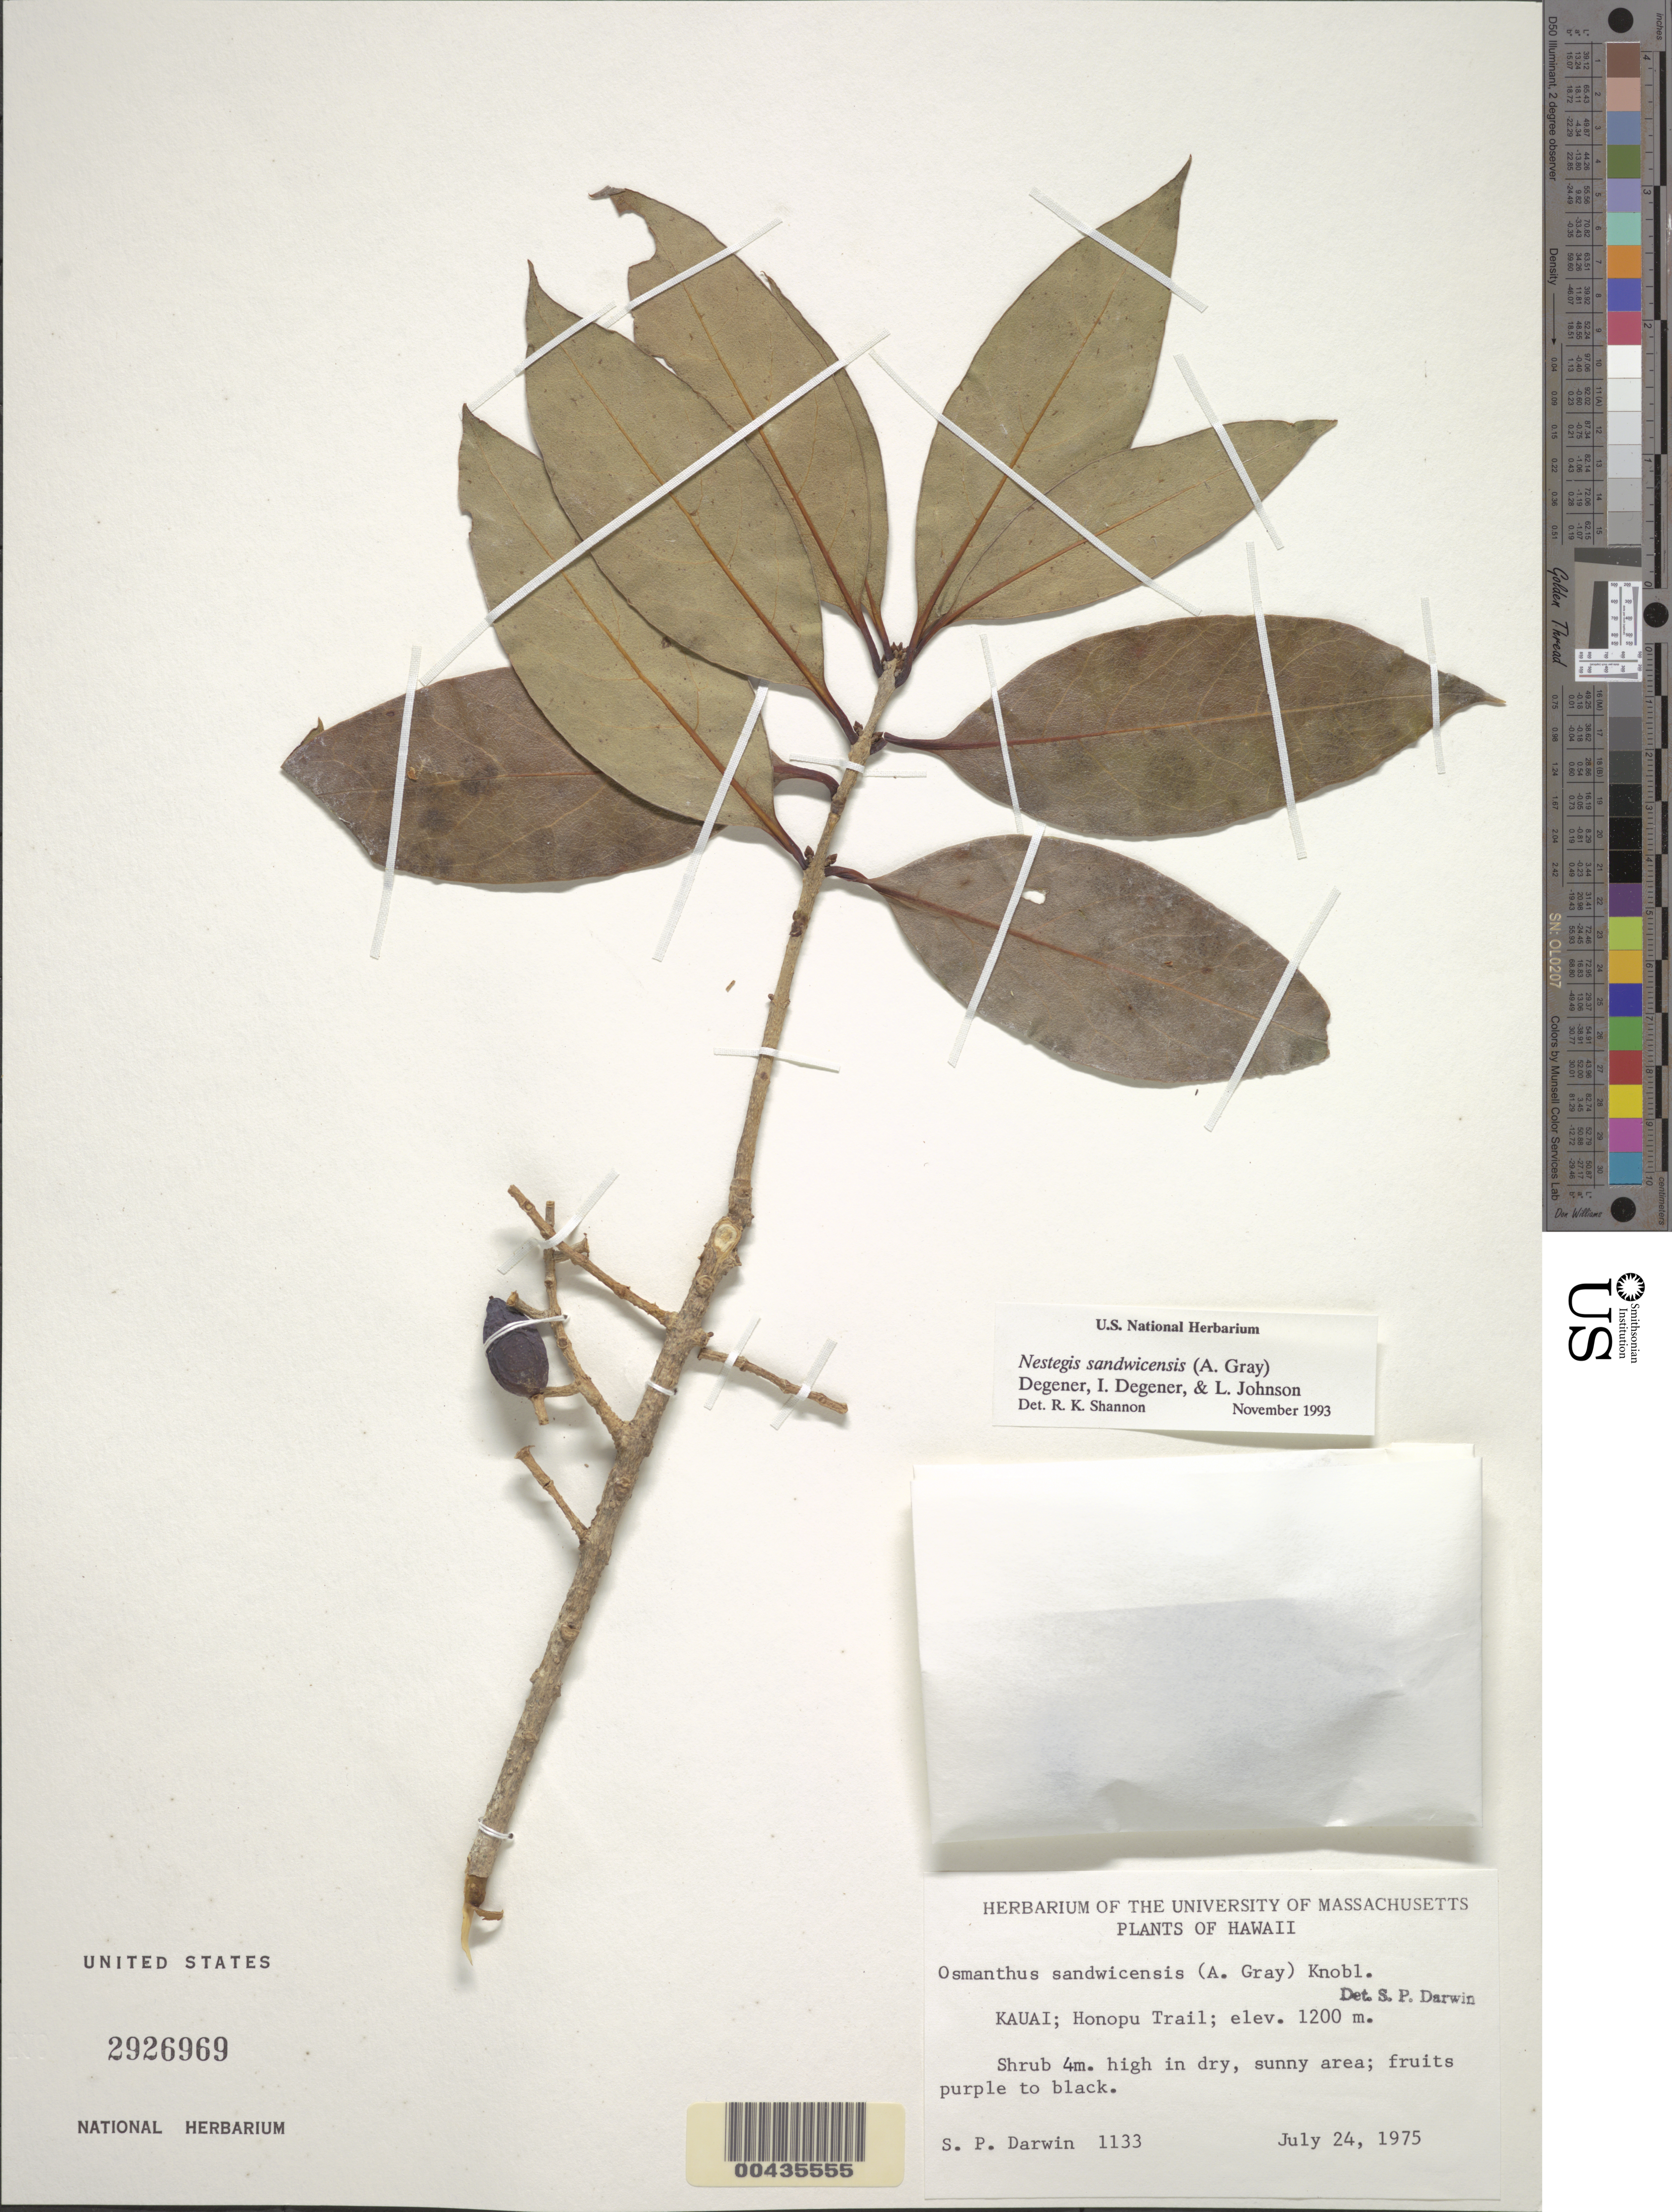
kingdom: Plantae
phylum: Tracheophyta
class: Magnoliopsida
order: Lamiales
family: Oleaceae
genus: Notelaea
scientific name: Notelaea sandwicensis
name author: (A. Gray) Hong-Wa & Besnard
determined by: Wagner, W. L., (BOT), Smithsonian Institution - National Museum of Natural History (UNITED STATES)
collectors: S. P. Darwin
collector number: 1133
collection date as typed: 24 Jul 1975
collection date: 1975-07-24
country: United States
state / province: Hawaii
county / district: Kauai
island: Kaua'i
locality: Honopu Trail, Kauai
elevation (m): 1200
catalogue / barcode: US 2926969